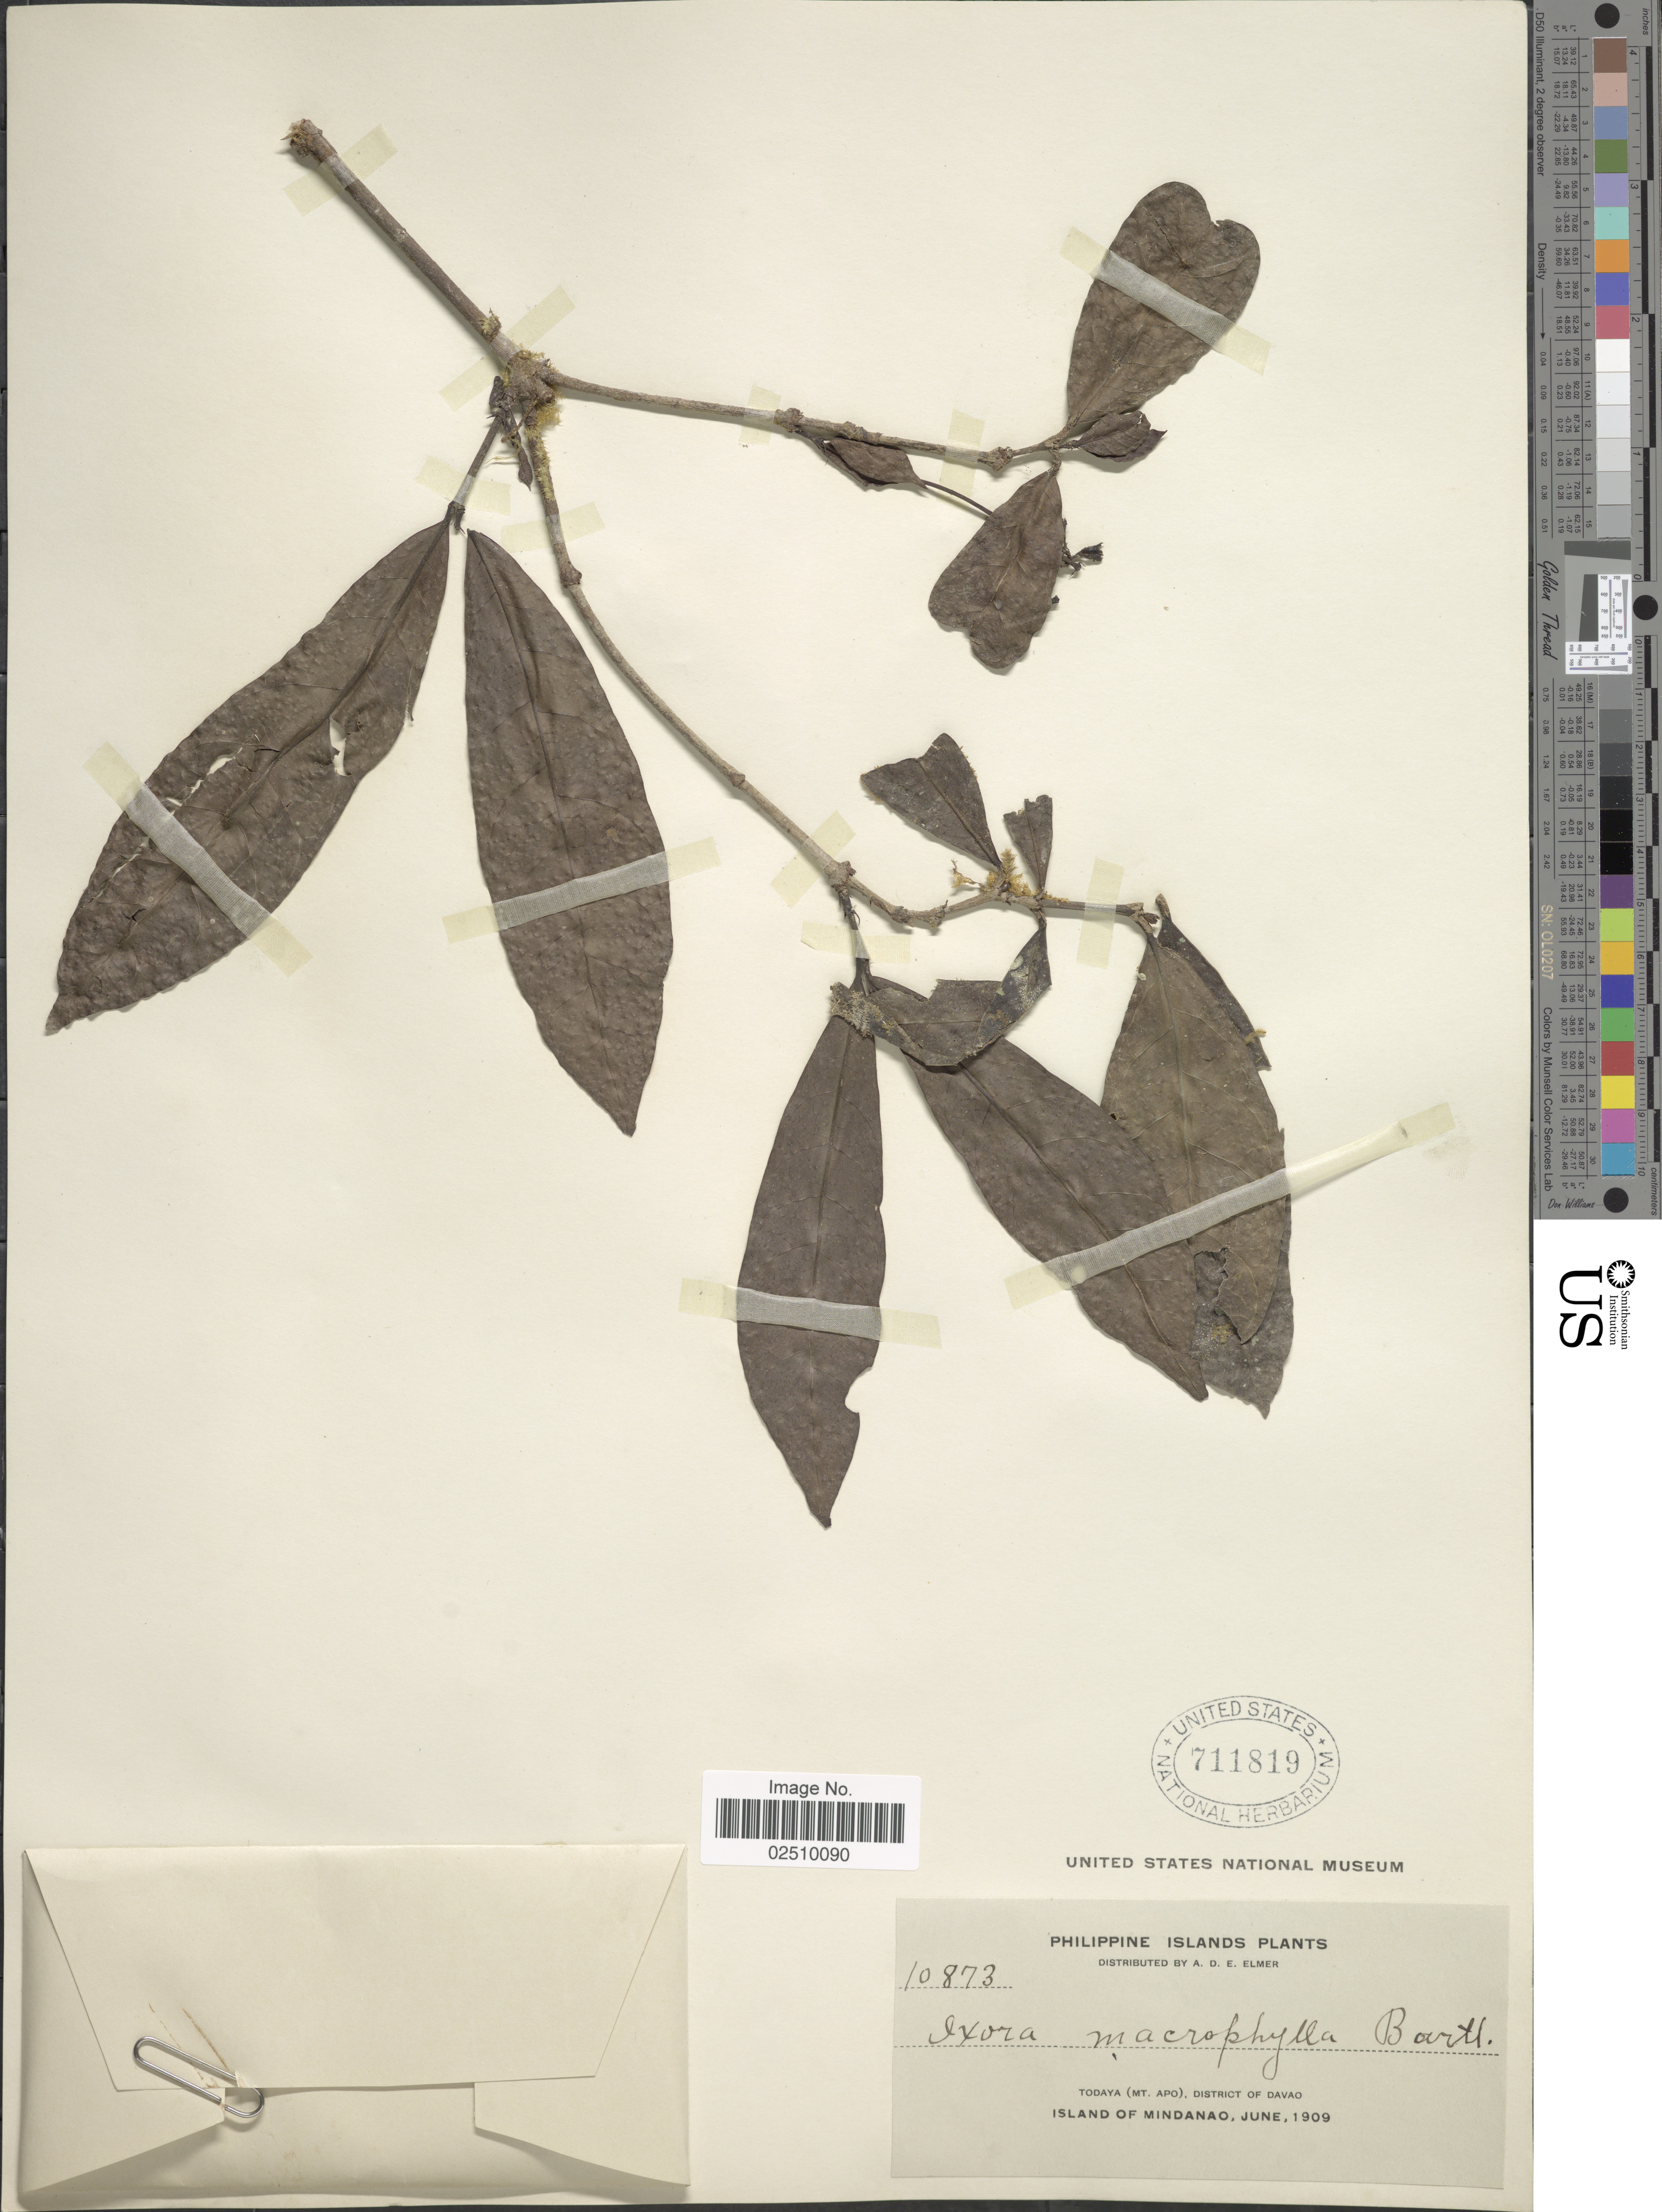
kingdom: Plantae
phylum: Tracheophyta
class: Magnoliopsida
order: Gentianales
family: Rubiaceae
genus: Ixora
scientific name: Ixora macrophylla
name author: Bartl. ex DC.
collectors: A. D. E. Elmer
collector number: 10873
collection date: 1909-06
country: Philippines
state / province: Davao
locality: Todaya (Mt. Apo) District of Davao. Island of Mindanao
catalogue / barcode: US 711819